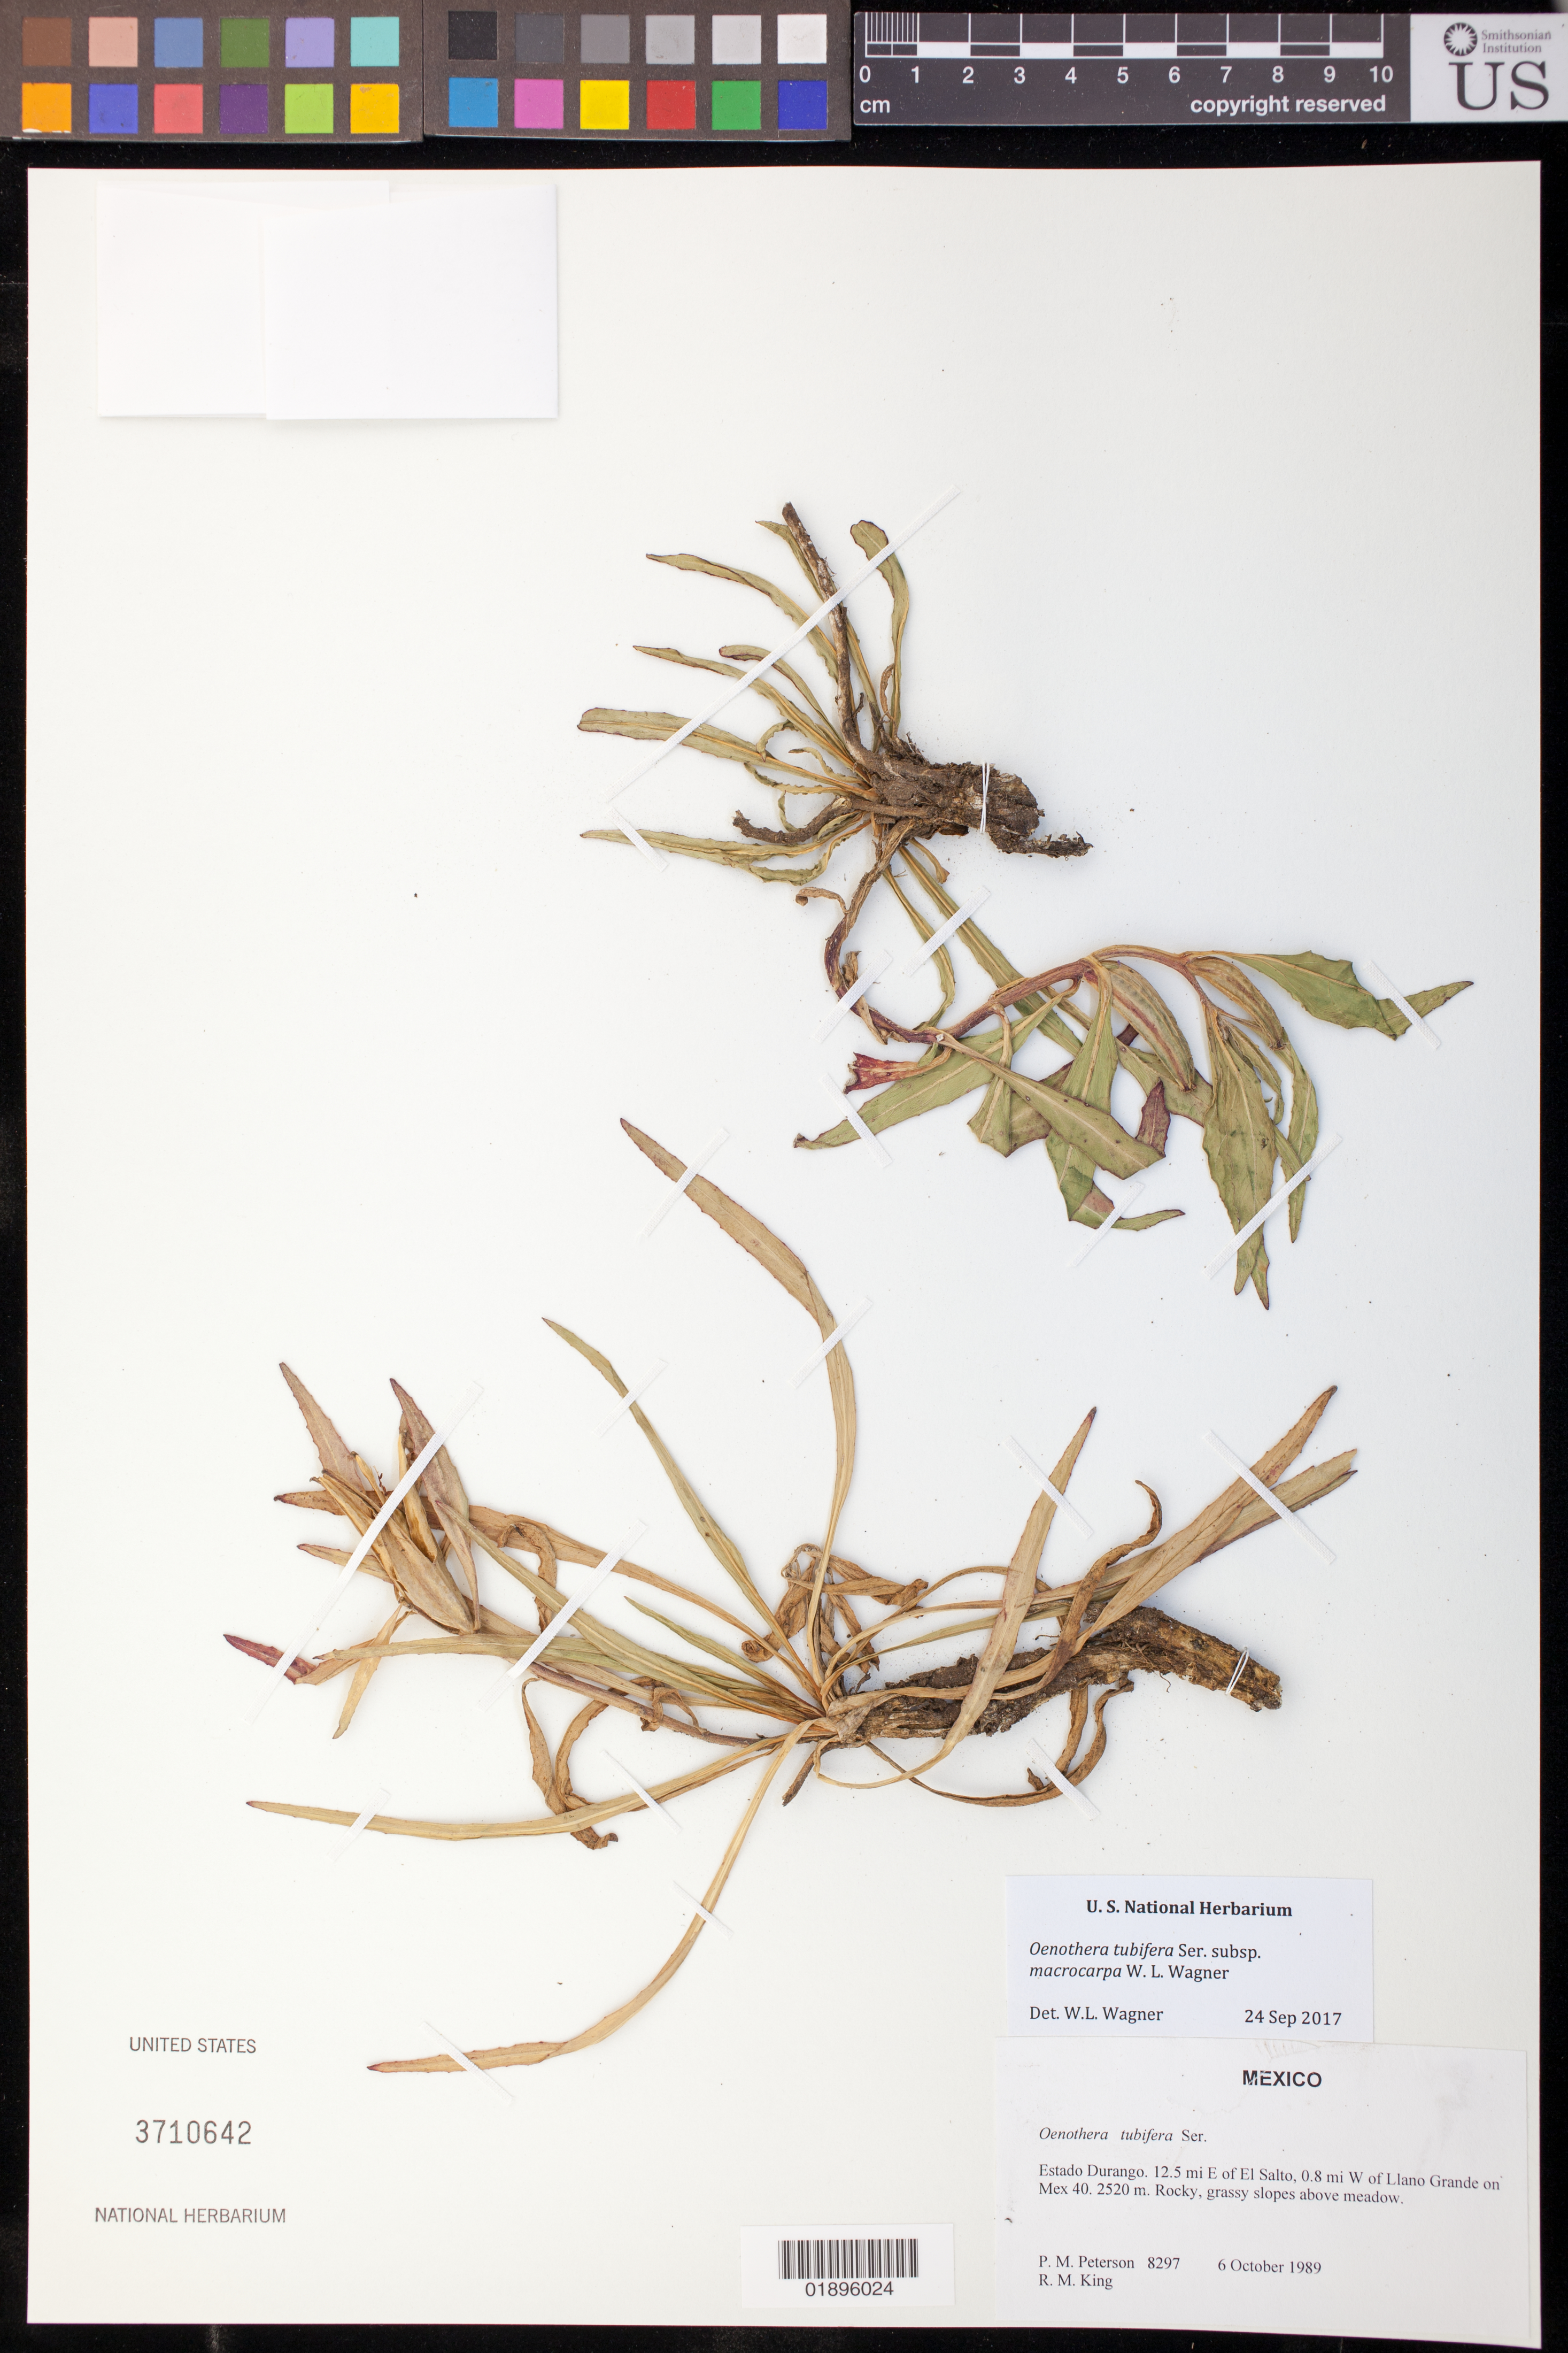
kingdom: Plantae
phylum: Tracheophyta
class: Magnoliopsida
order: Myrtales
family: Onagraceae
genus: Oenothera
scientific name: Oenothera tubifera subsp. macrocarpa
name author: W.L. Wagner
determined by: Wagner, W. L., (BOT), Smithsonian Institution - National Museum of Natural History (UNITED STATES)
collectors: P. M. Peterson & R. M. King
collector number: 8297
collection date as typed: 06 Oct 1989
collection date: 1989-10-06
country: Mexico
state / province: Durango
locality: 12.5 mi E of El Salto, 0.8 mi W of Llano Grande on Mex 40.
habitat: Rocky, grassy slopes above meadow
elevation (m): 2520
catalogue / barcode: US 3710642